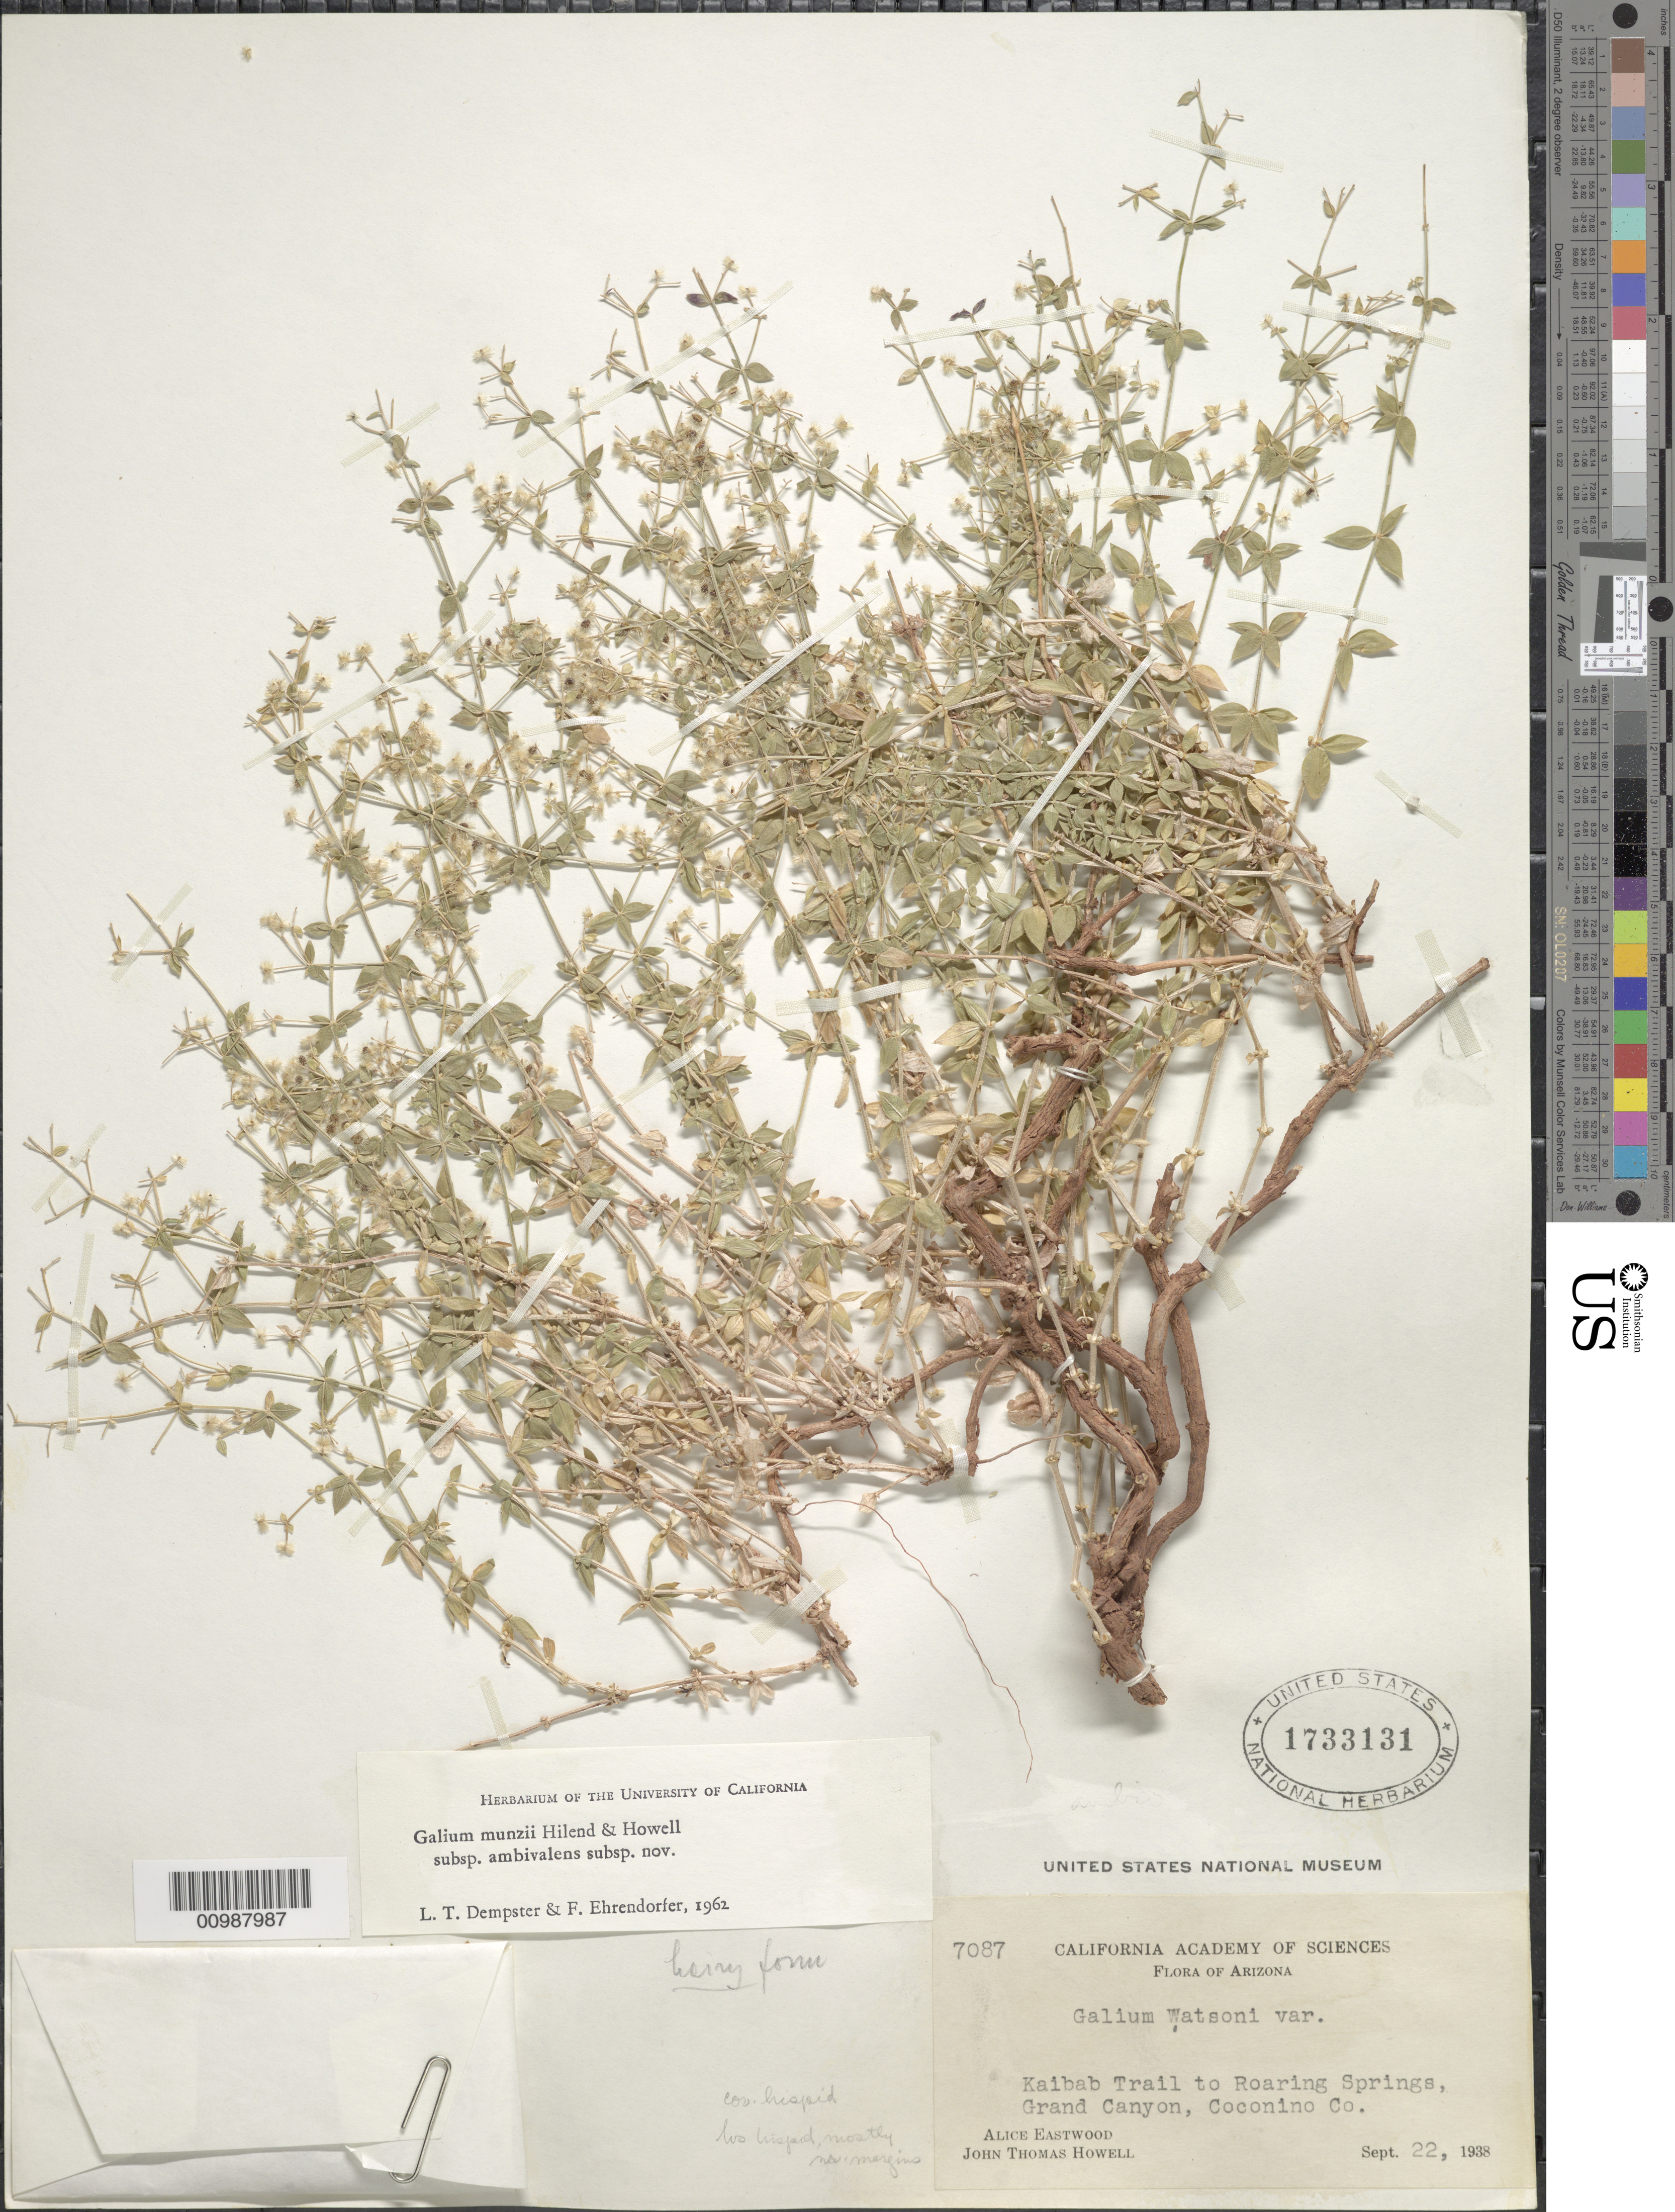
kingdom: Plantae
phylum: Tracheophyta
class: Magnoliopsida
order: Gentianales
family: Rubiaceae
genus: Galium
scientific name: Galium munzii subsp. munzii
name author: Hilend & J.T. Howell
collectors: A. Eastwood & J. T. Howell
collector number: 7087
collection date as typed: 22 Sep 1938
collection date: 1938-09-22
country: United States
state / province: Arizona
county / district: Coconino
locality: Kaibab Trail to Roaring Springs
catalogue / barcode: US 1733131